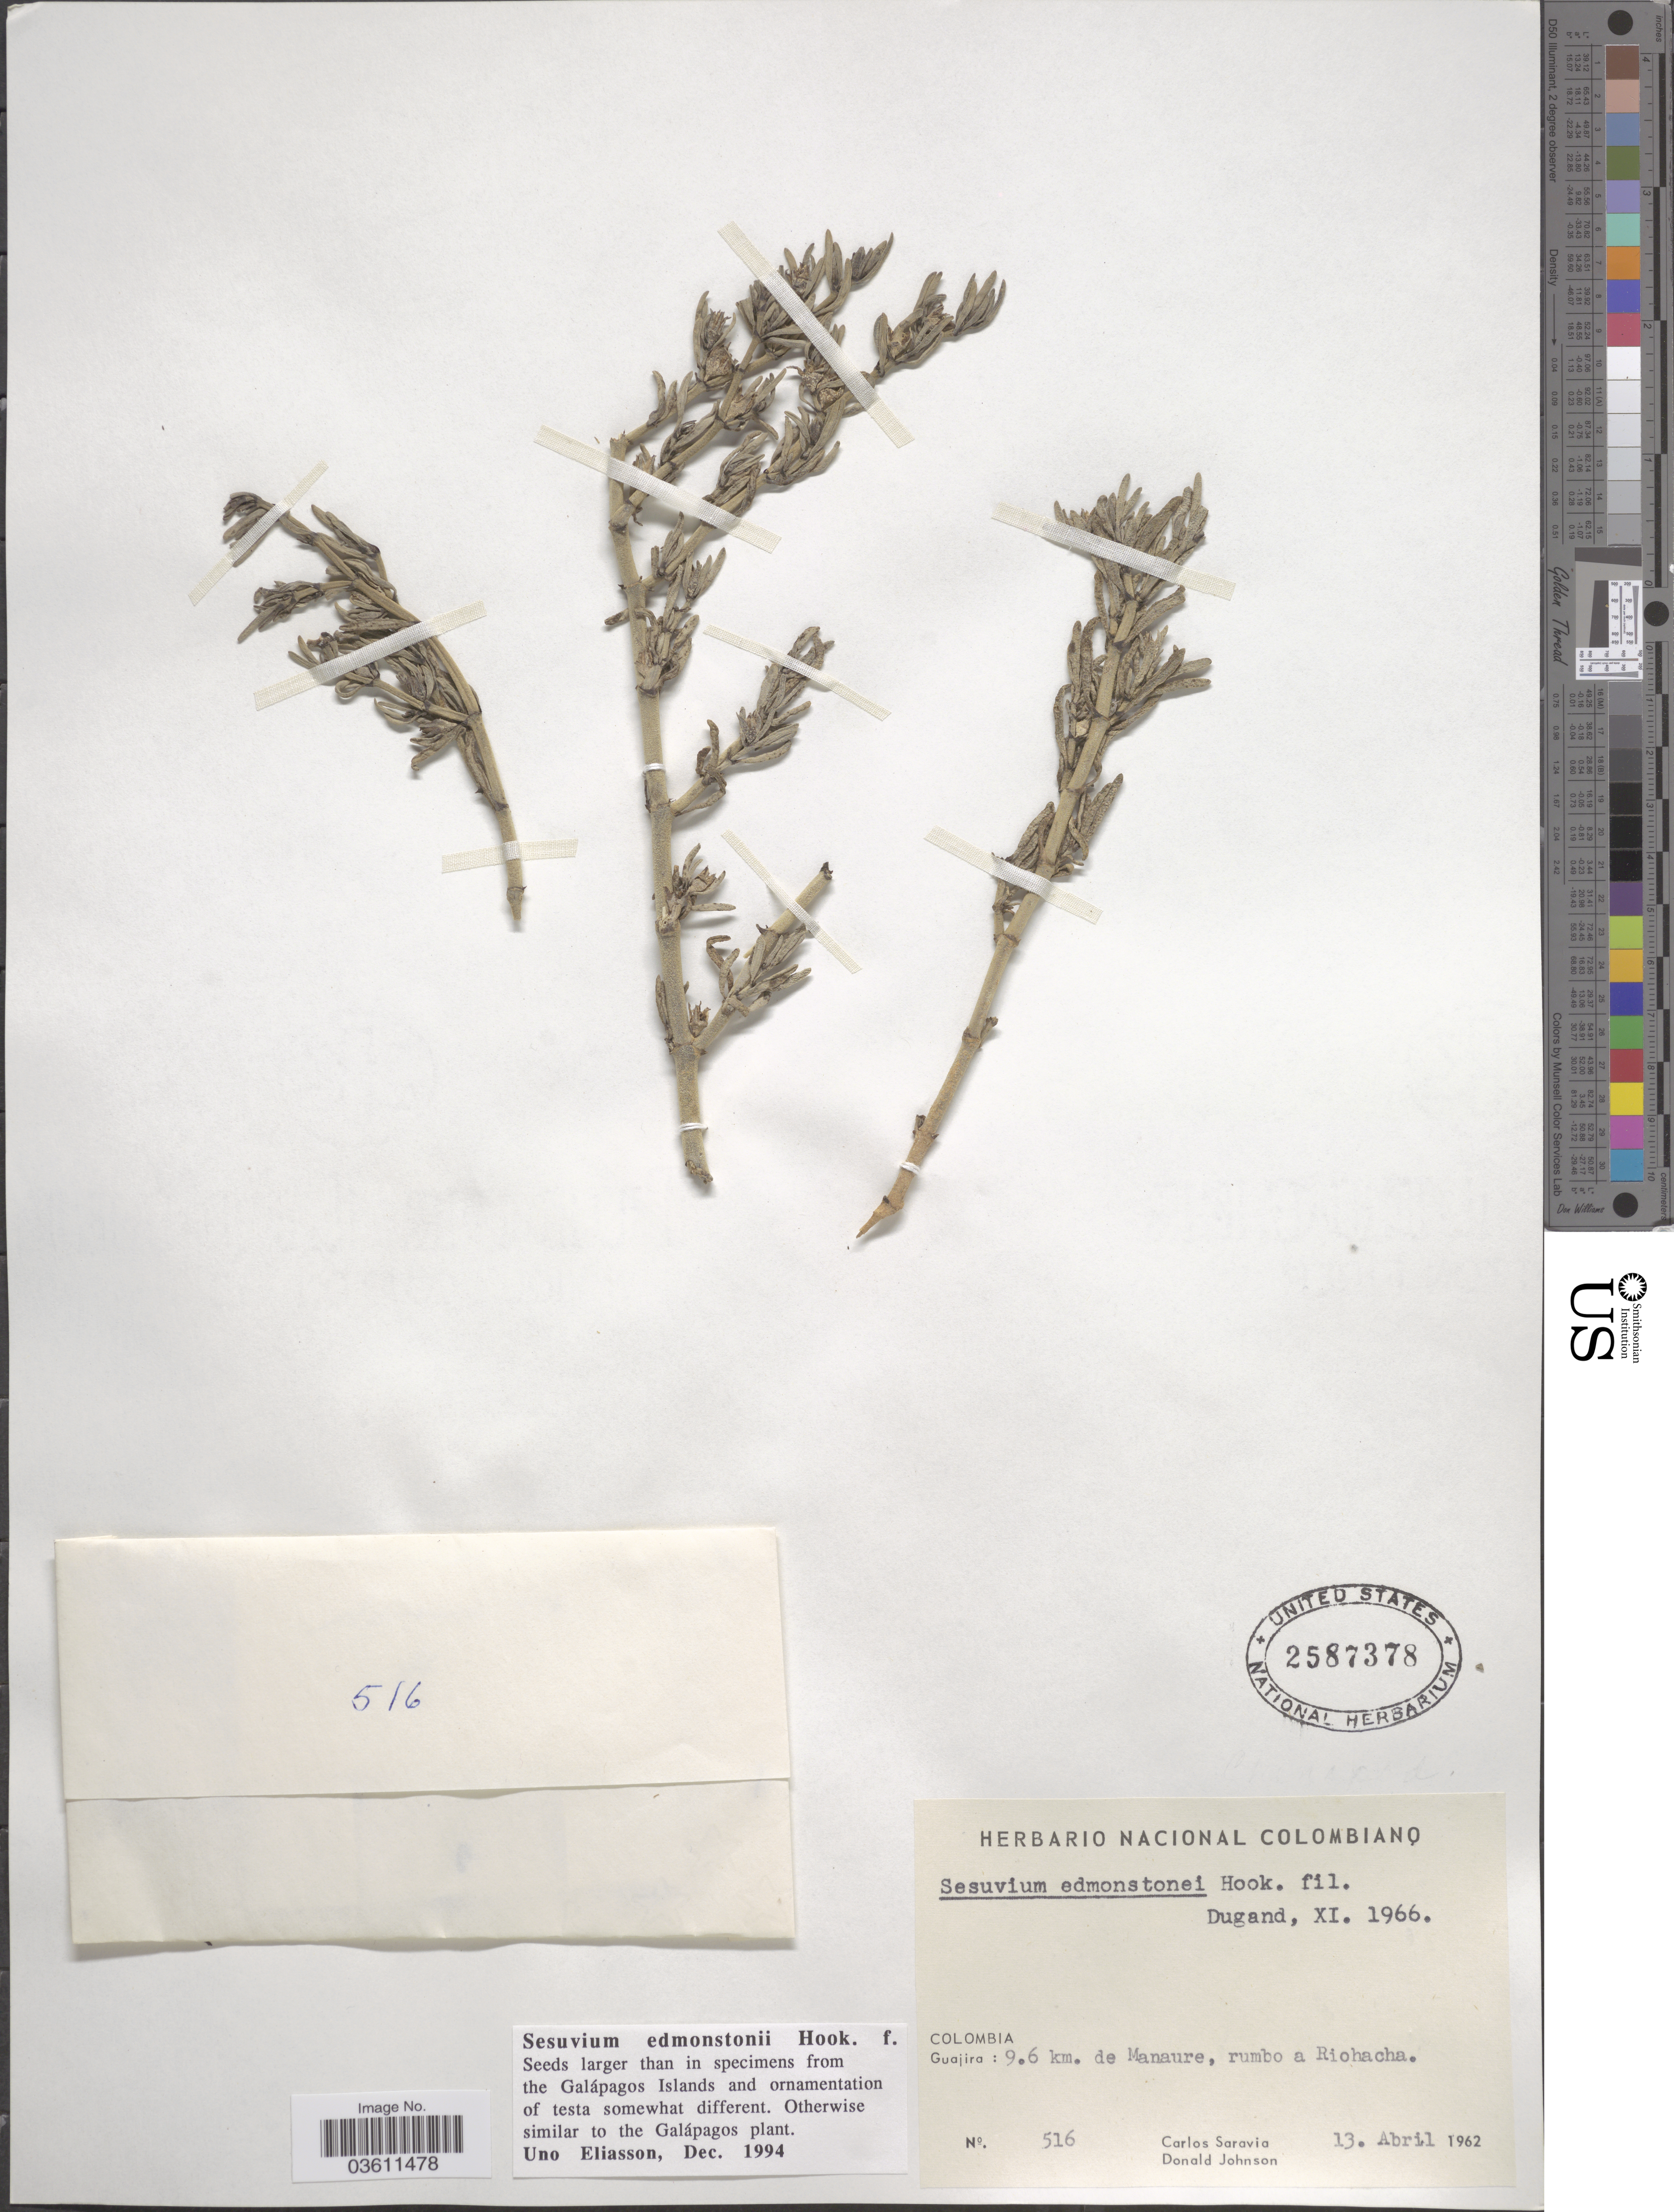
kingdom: Plantae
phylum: Tracheophyta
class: Magnoliopsida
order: Caryophyllales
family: Aizoaceae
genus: Sesuvium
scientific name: Sesuvium edmonstonei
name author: Hook. f.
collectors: C. Saravia & D. Johnson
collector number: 516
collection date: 1962-04-13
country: Colombia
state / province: La Guajira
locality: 9.6 km. de Manaure, rumbo a Riohacha.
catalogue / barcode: US 2587378